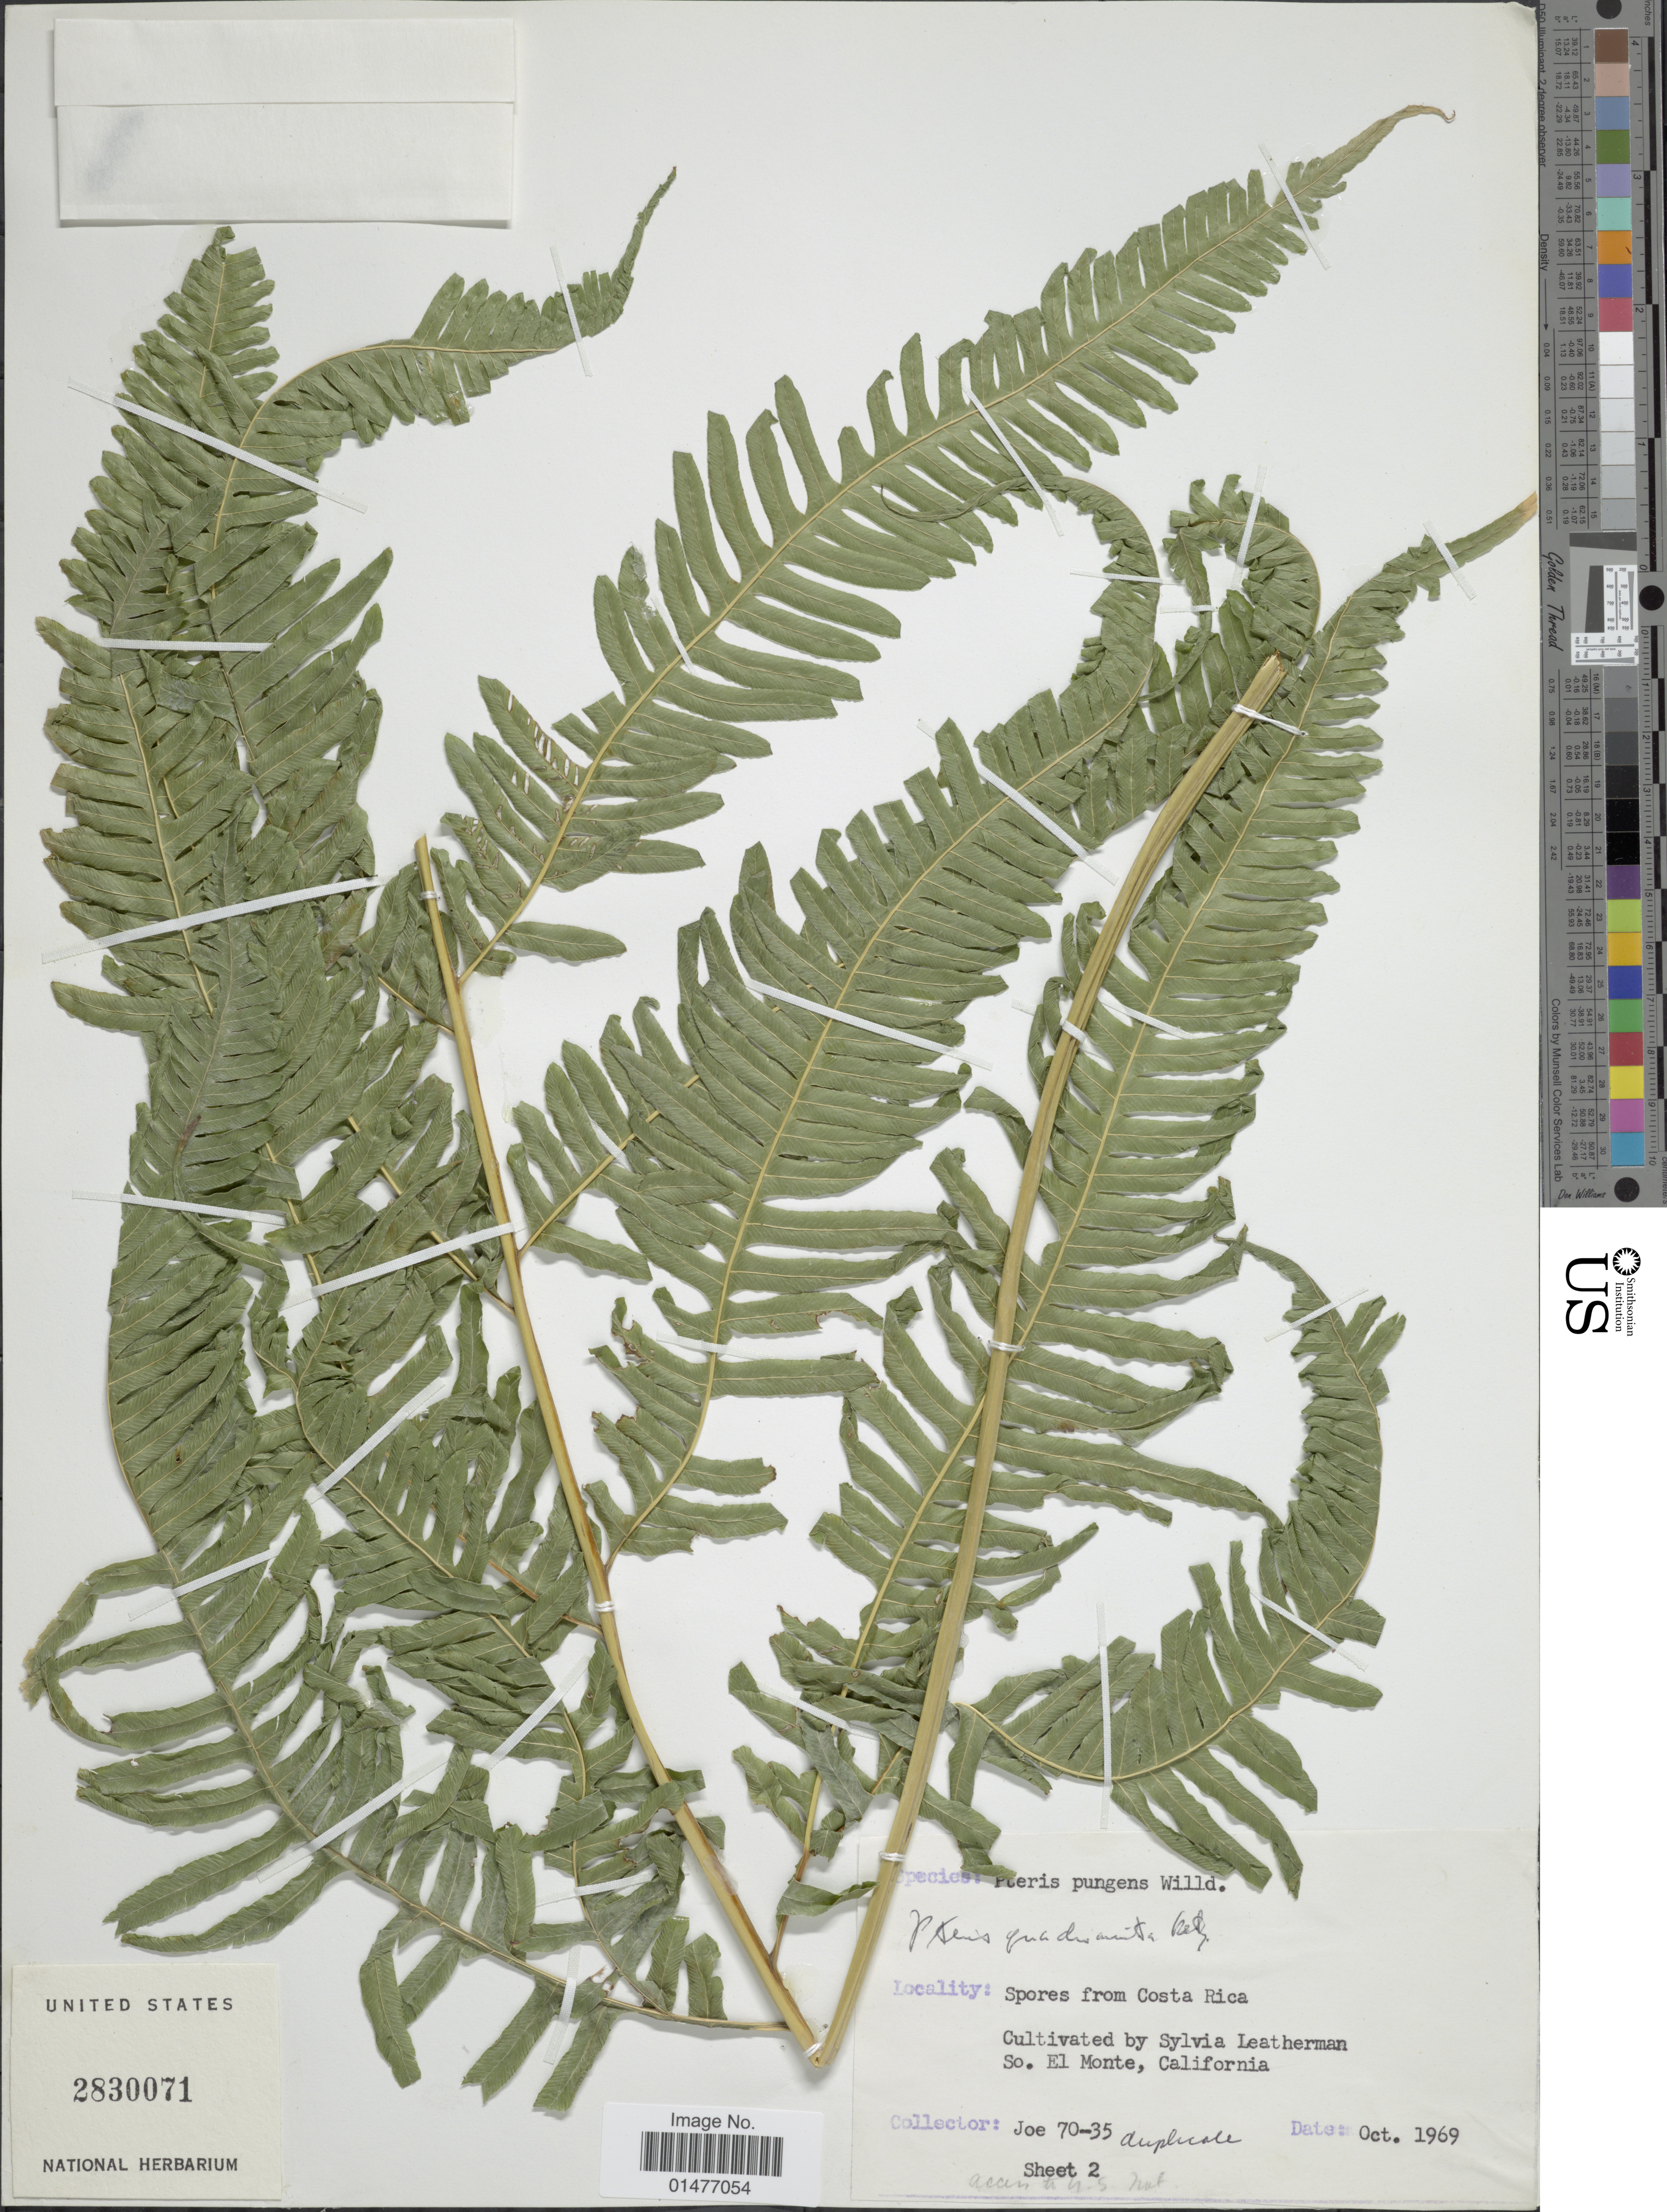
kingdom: Plantae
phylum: Tracheophyta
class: Polypodiopsida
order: Polypodiales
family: Pteridaceae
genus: Pteris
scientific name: Pteris quadriaurita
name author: Retz.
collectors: Joe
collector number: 70-35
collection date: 1969-10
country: Costa Rica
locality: Spores from Costa Rica, Cultivated by Sylvia Leatherman So. El Monte, California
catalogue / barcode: US 2830071